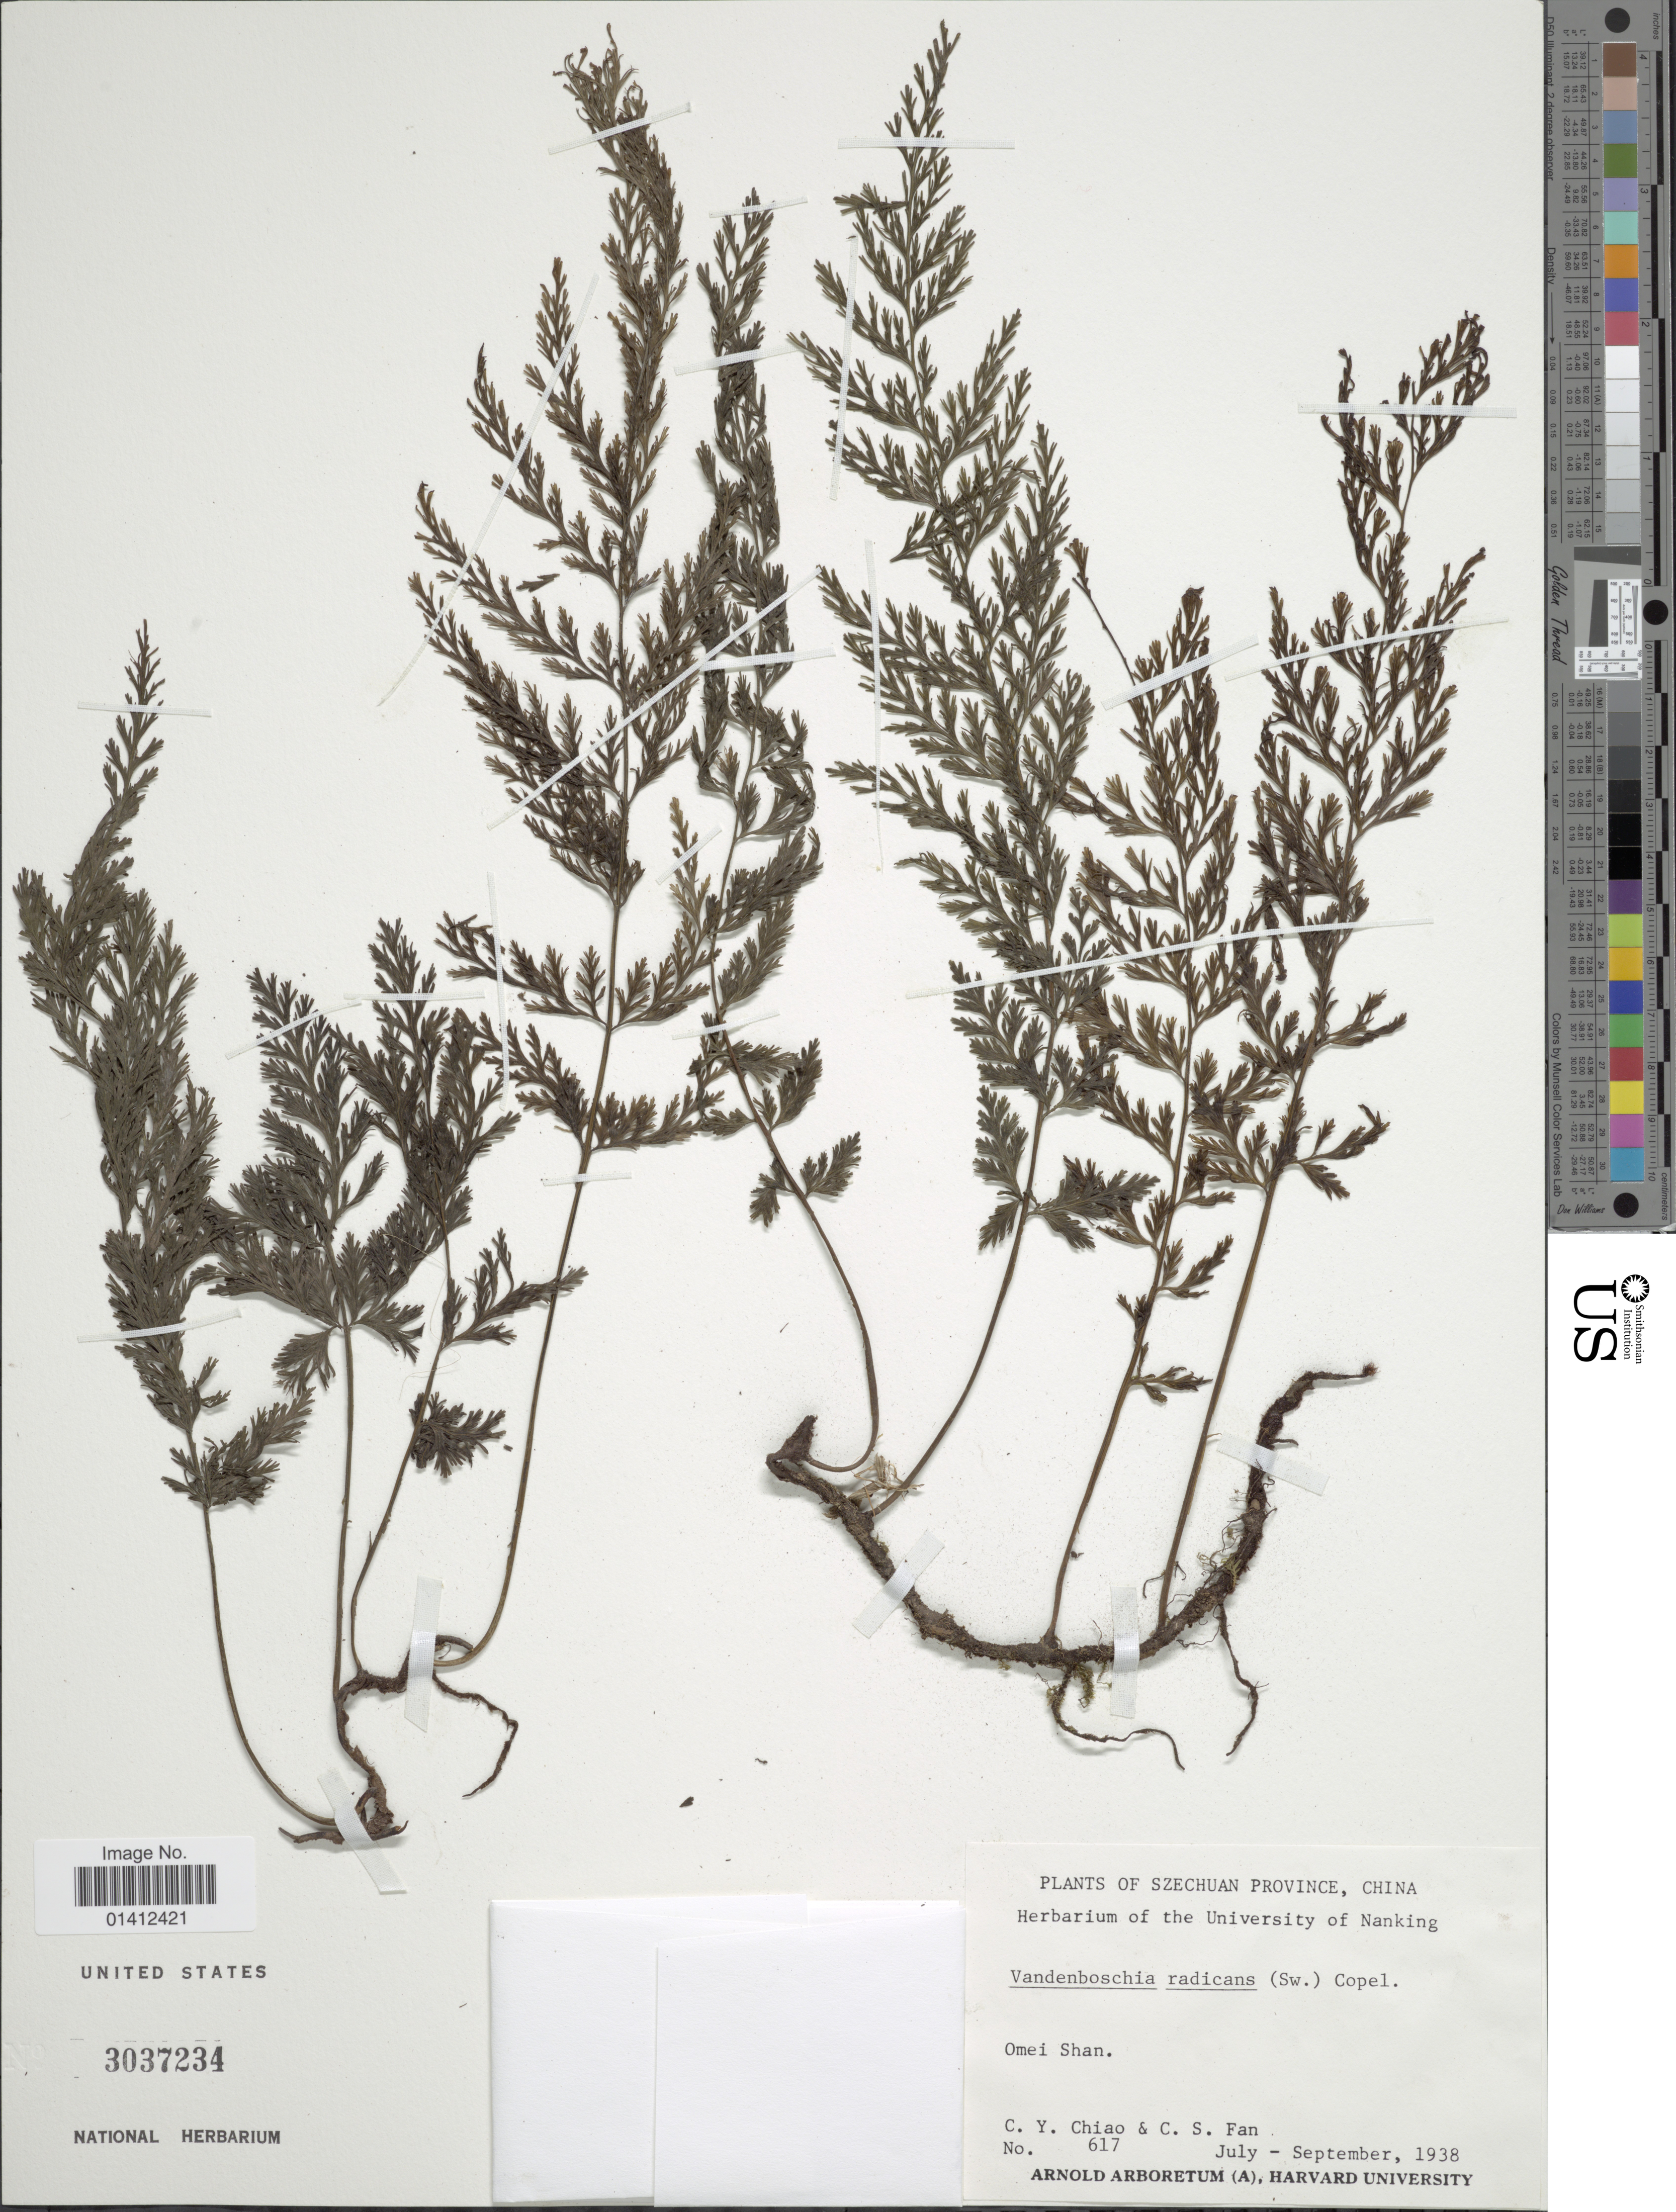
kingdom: Plantae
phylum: Tracheophyta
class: Polypodiopsida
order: Hymenophyllales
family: Hymenophyllaceae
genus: Vandenboschia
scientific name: Vandenboschia radicans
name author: (Sw.) Copel.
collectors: C. Y. Chiao & C. S. Fan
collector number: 617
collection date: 1938-07/1938-09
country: China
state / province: Sichuan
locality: Szechuan Province, Omei Shan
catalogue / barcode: US 3037234